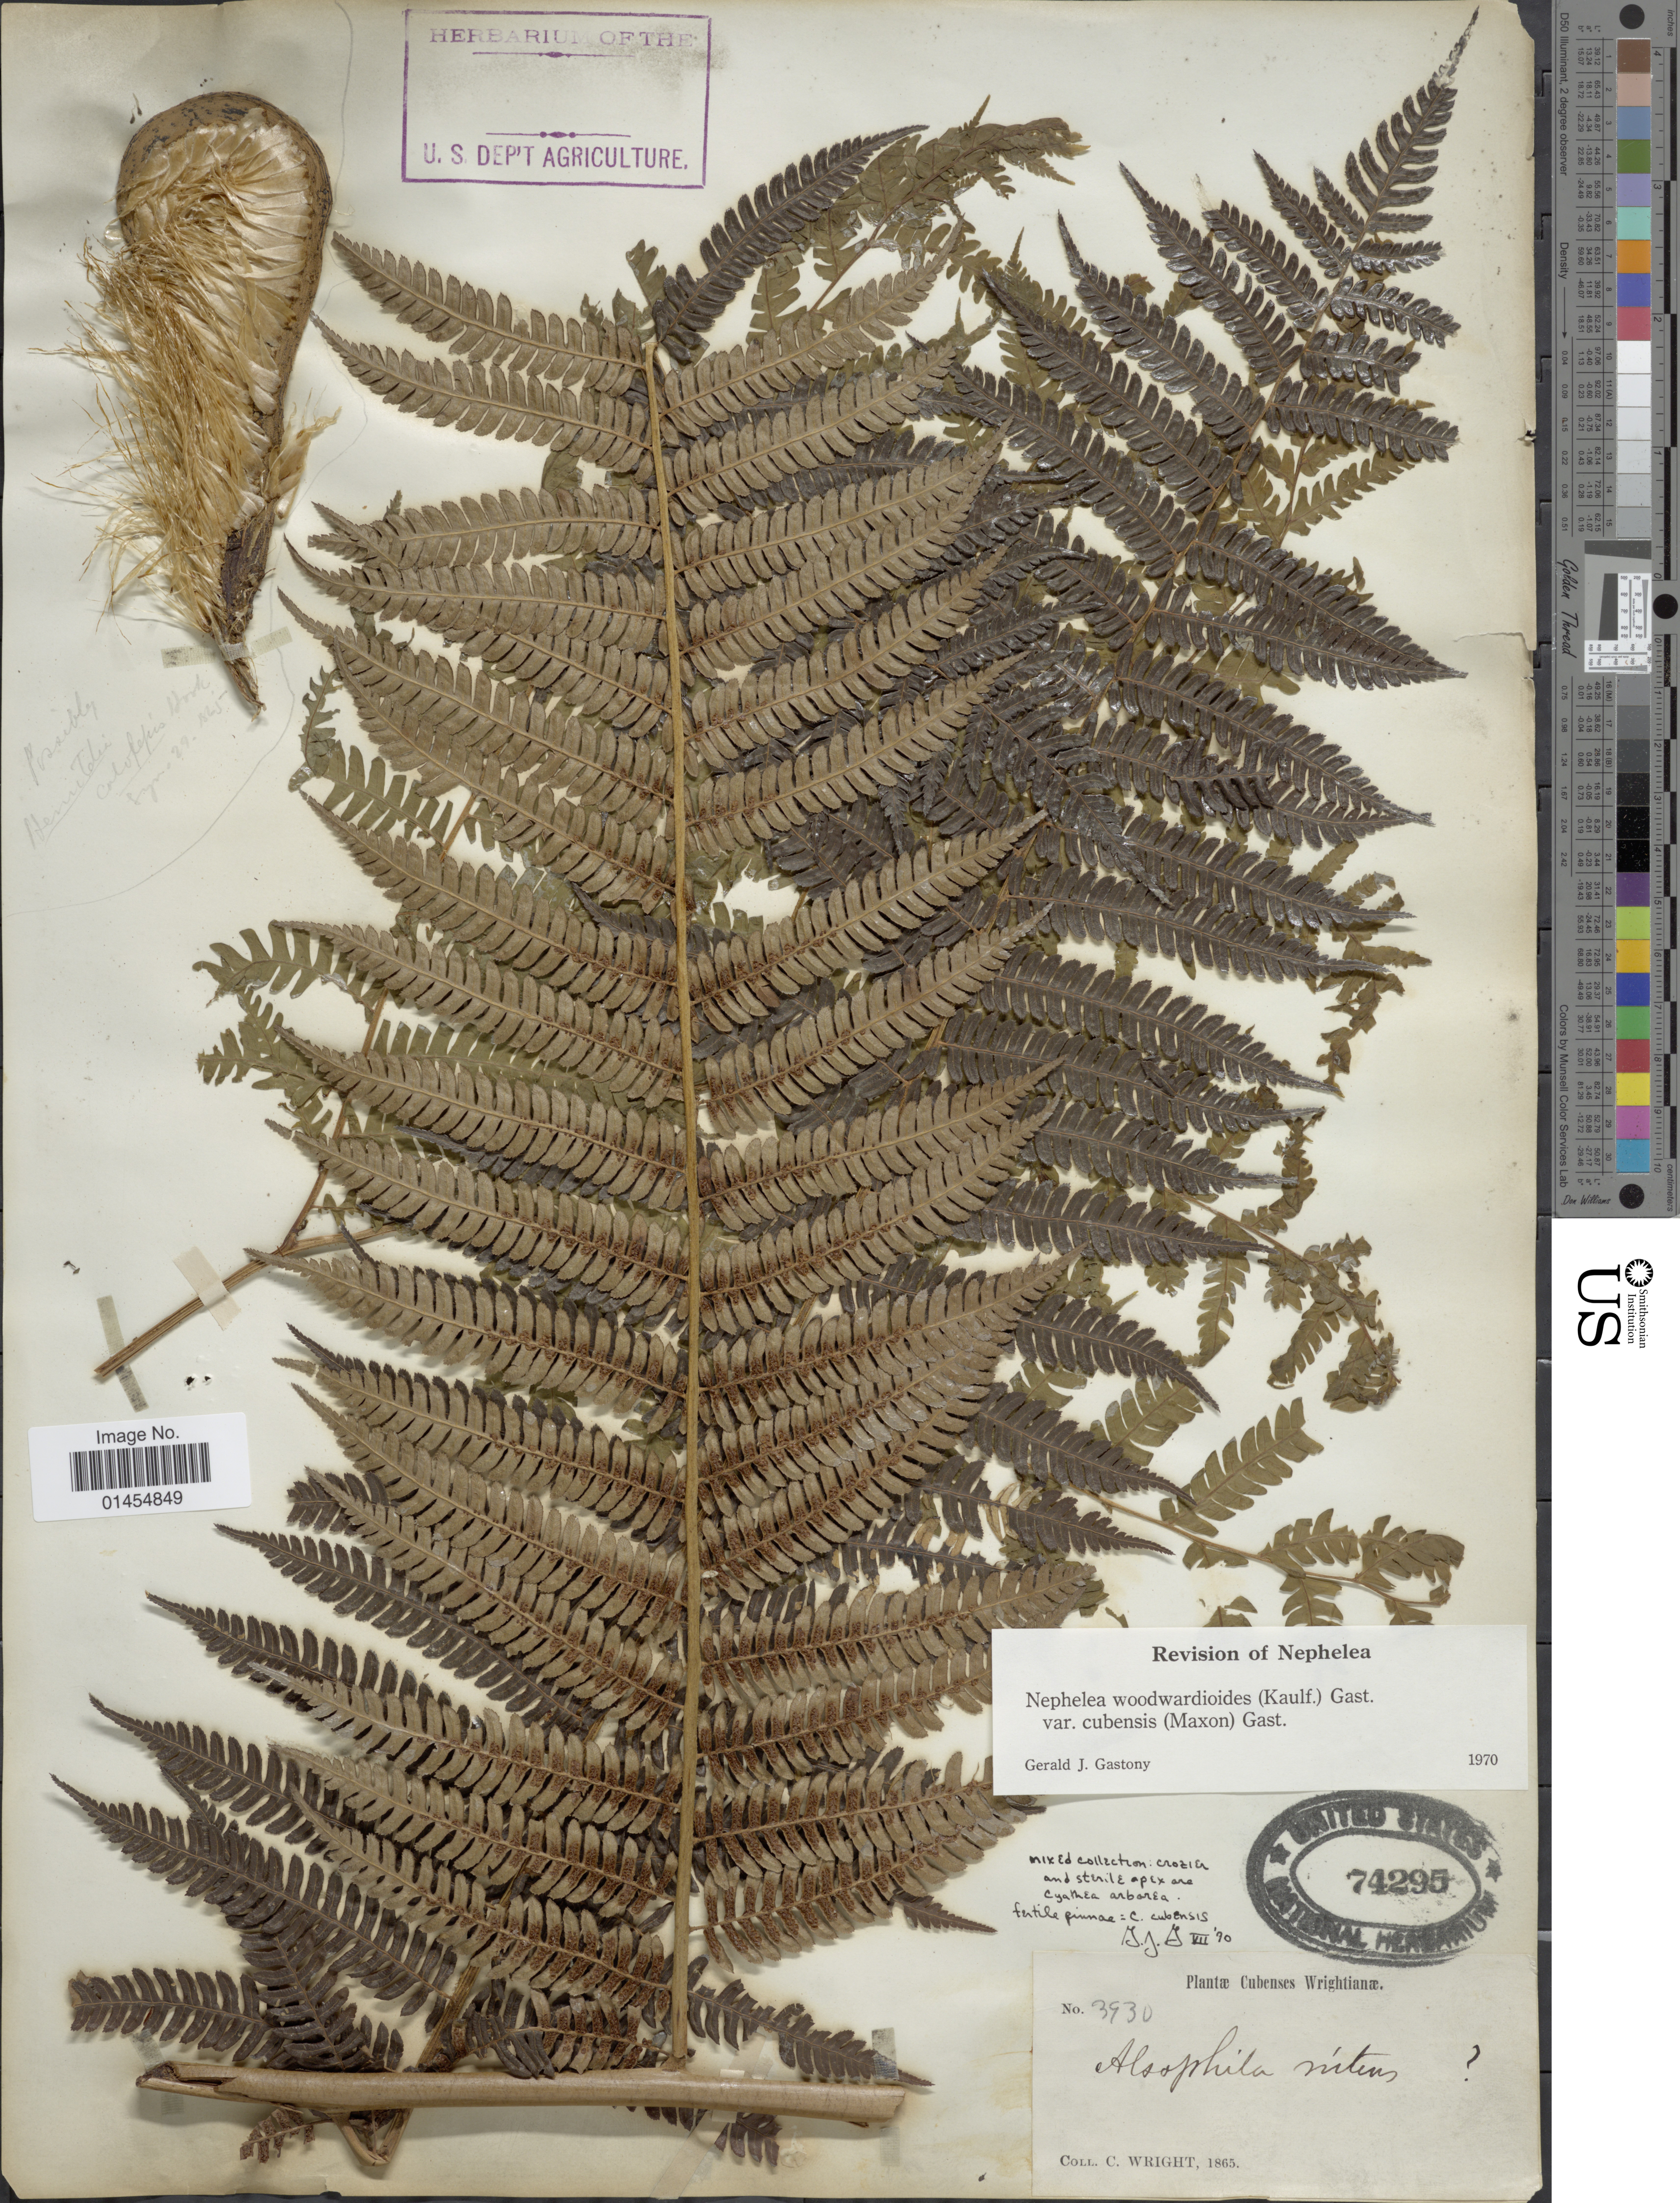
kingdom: Plantae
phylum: Tracheophyta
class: Polypodiopsida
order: Cyatheales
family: Cyatheaceae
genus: Alsophila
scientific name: Alsophila woodwardioides var. cubensis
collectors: C. Wright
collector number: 3930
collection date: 1865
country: Cuba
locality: Cubenses Wrightianæ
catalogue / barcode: US 74295